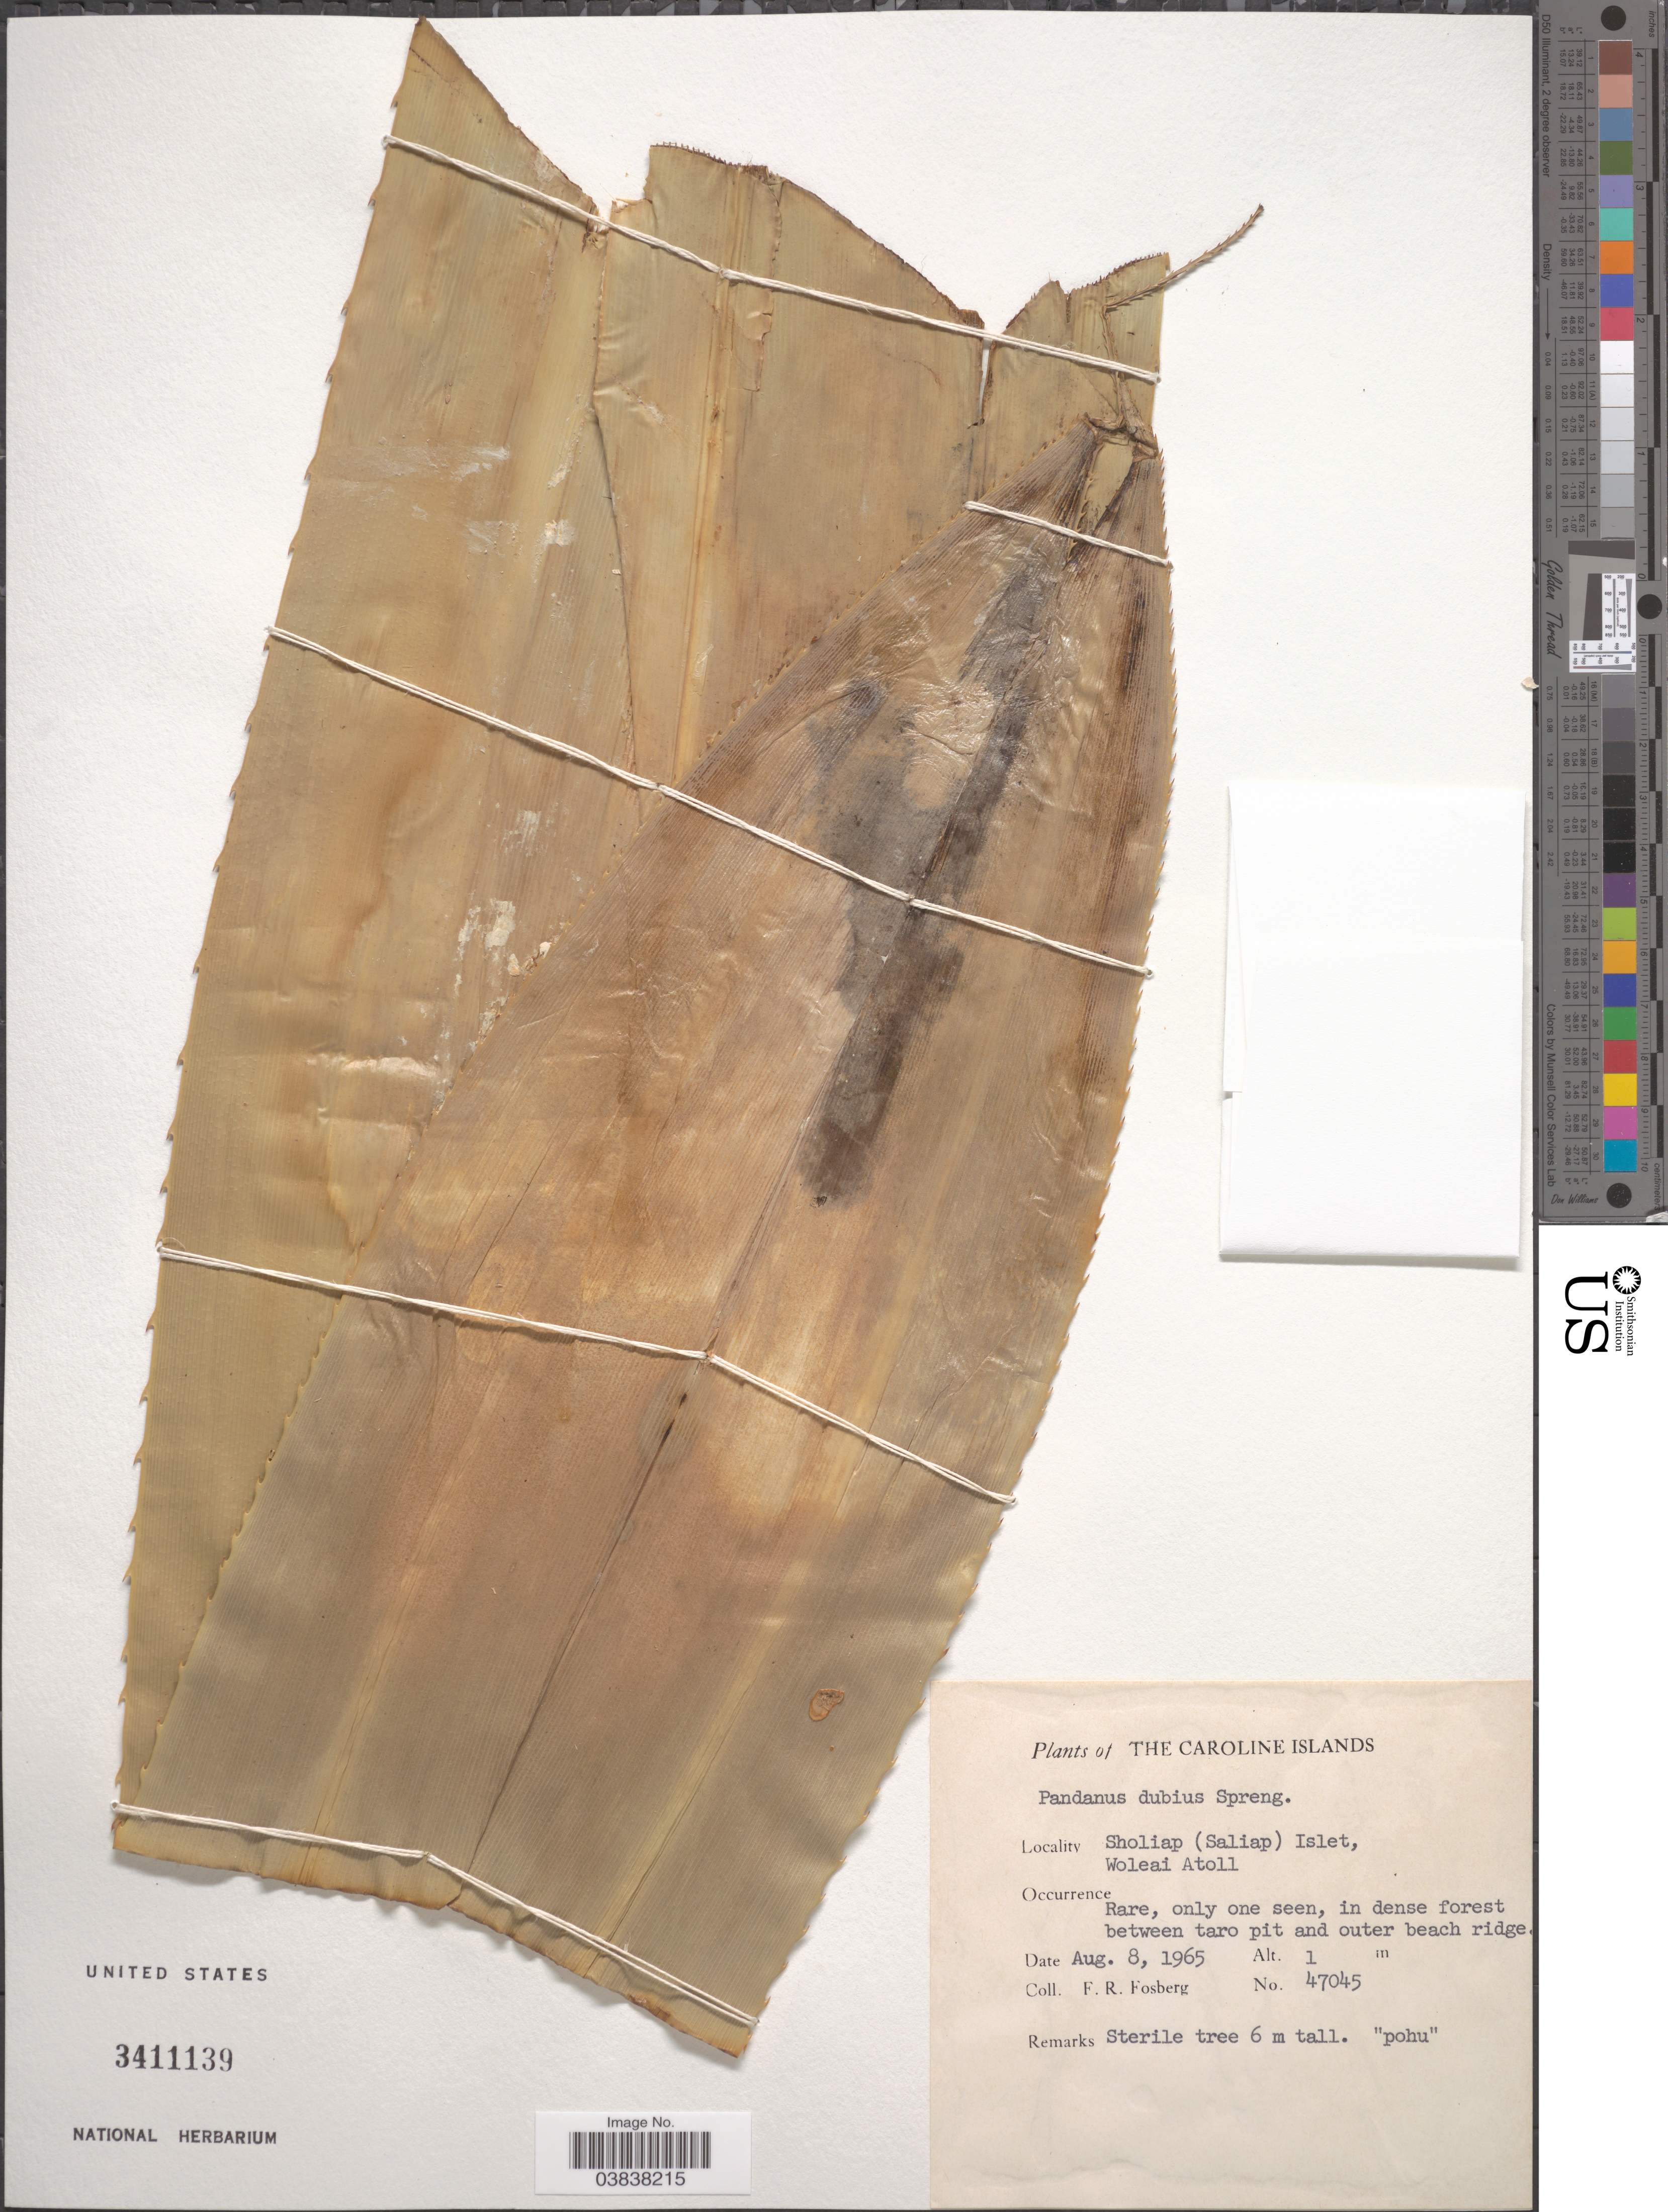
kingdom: Plantae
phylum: Tracheophyta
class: Liliopsida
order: Pandanales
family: Pandanaceae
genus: Pandanus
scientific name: Pandanus dubius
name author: Spreng.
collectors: F. R. Fosberg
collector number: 47045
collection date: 1965-08-08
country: Micronesia, Federated States of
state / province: Yap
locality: The Caroline Islands. Sholiap (Saliap) Islet, Woleai Atoll.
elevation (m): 1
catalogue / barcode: US 3411139